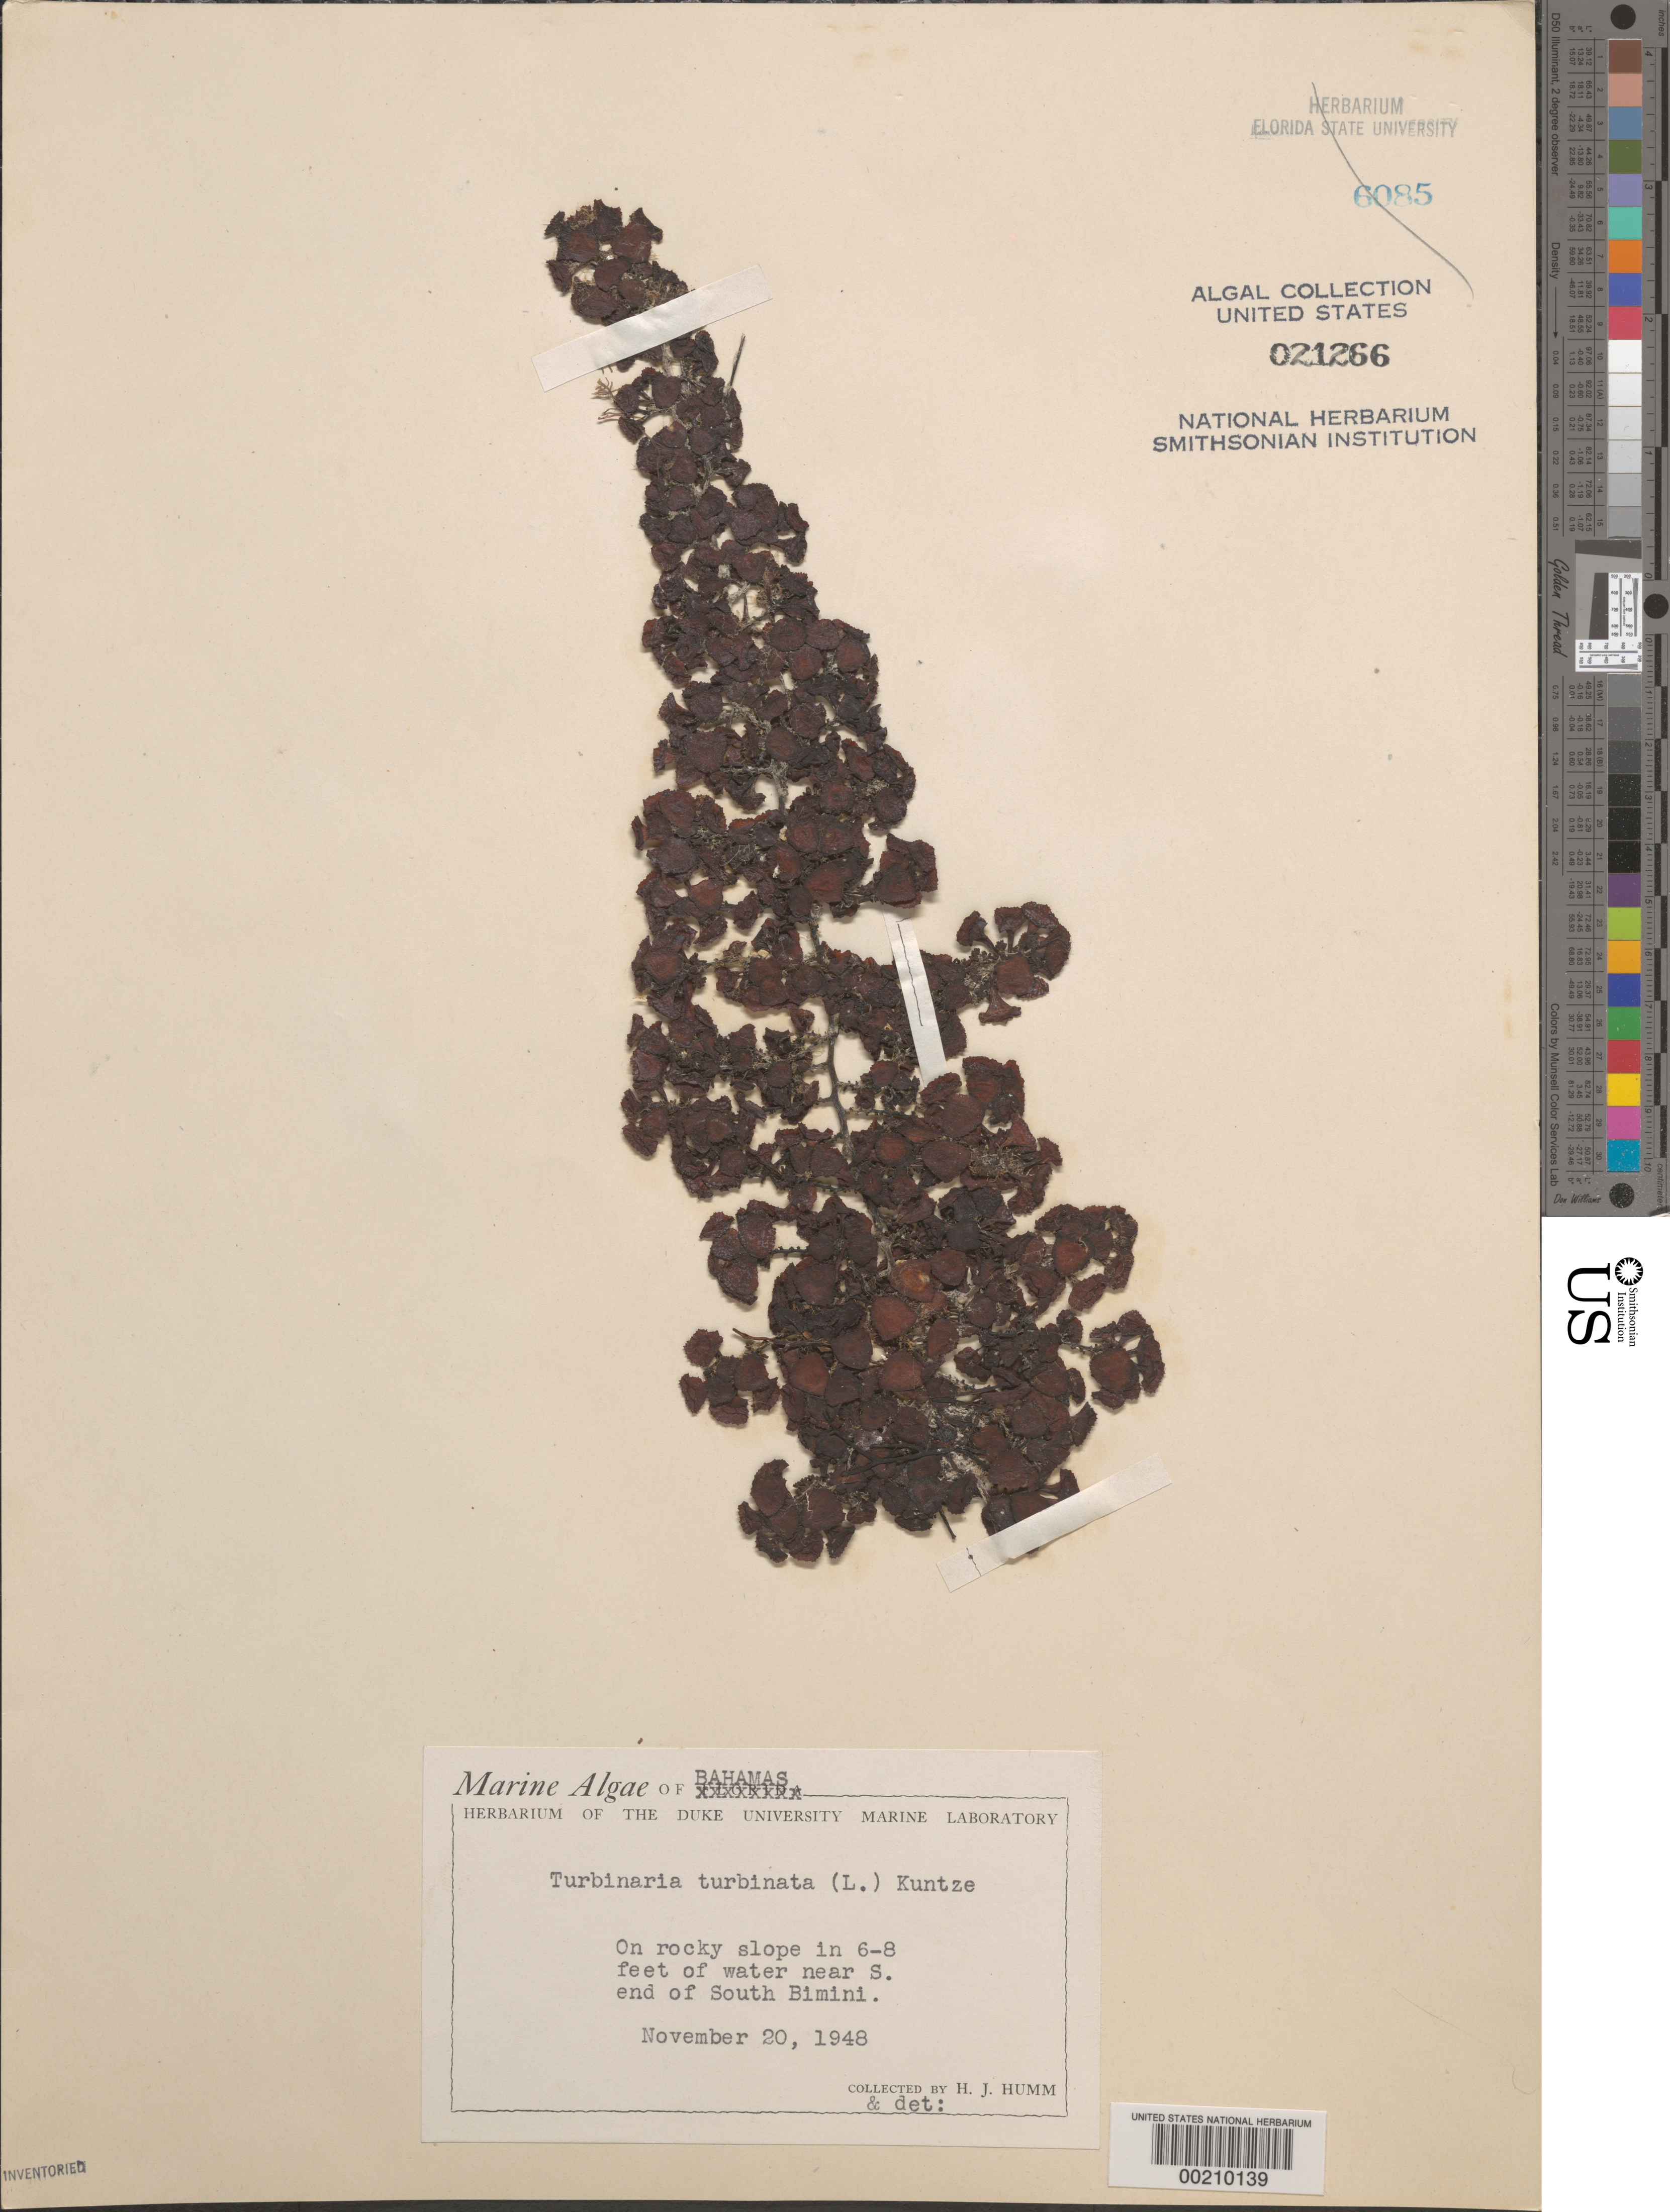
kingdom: Chromista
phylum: Ochrophyta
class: Phaeophyceae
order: Fucales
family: Sargassaceae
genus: Turbinaria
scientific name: Turbinaria turbinata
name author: (L.) Kuntze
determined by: Humm, Harold J.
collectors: H. J. Humm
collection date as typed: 20 Nov 1948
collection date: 1948-11-20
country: Bahamas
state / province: Biminis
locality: South bimini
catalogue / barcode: US 21266